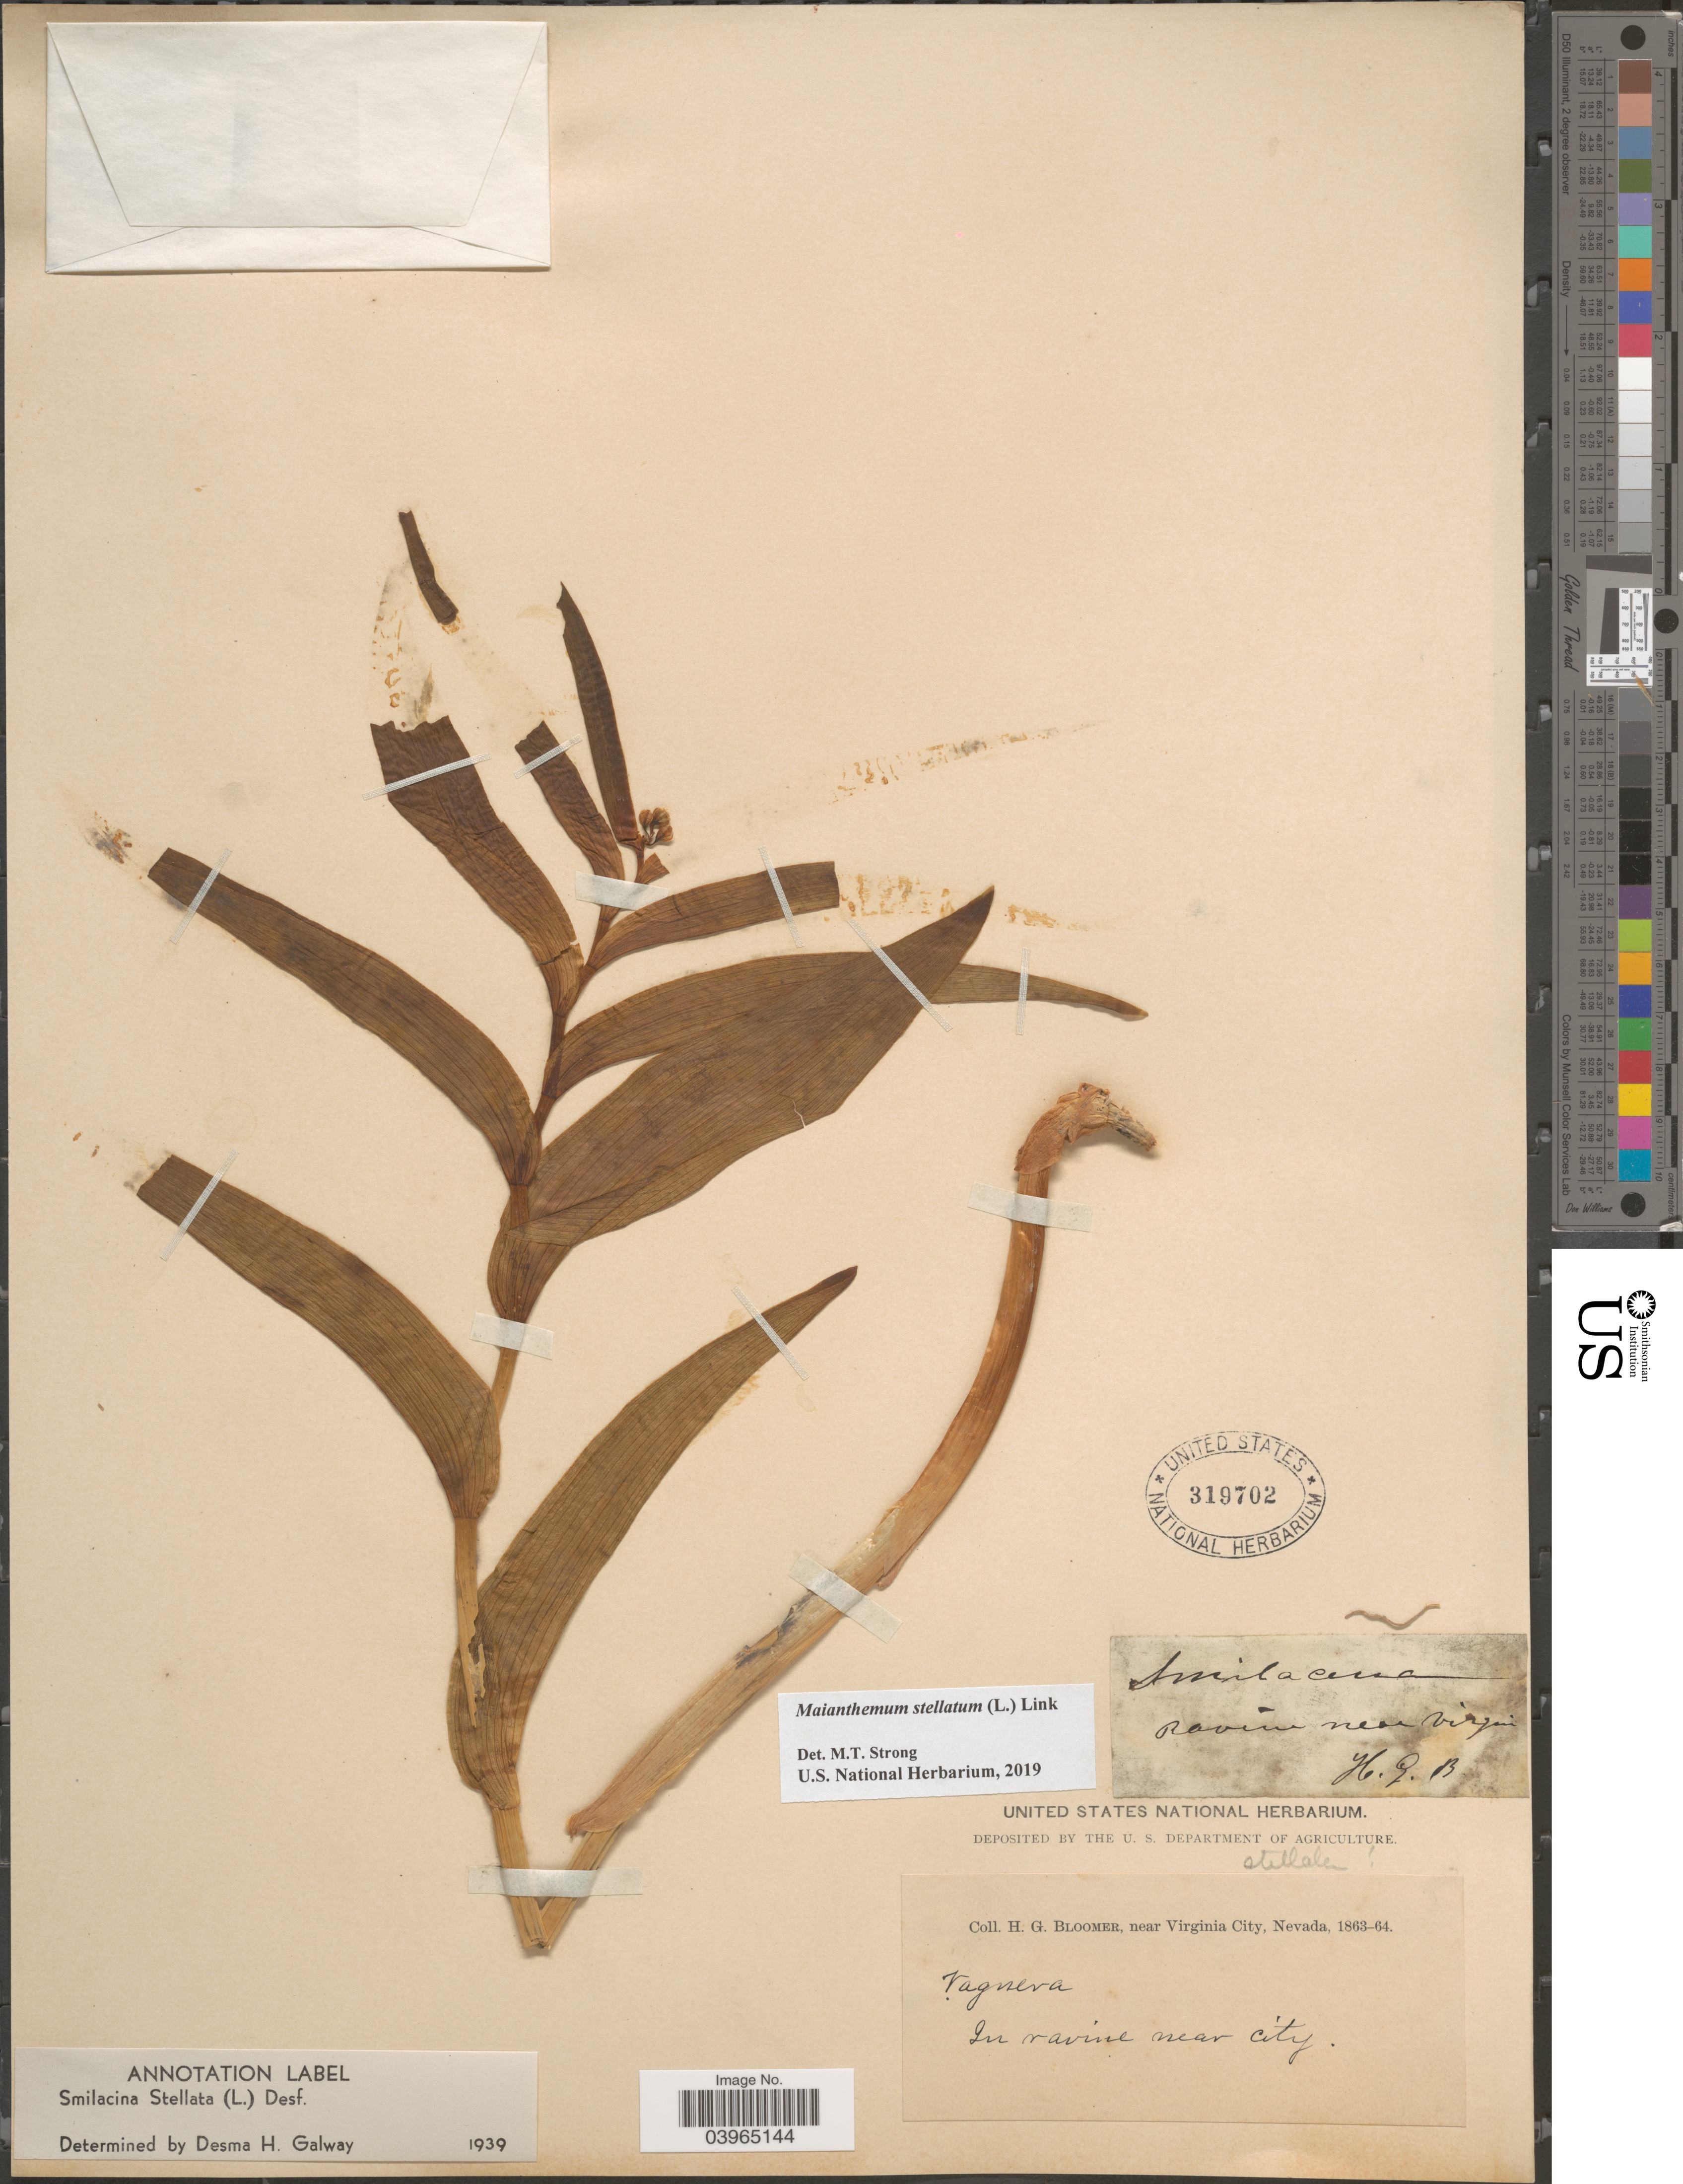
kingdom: Plantae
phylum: Tracheophyta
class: Liliopsida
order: Asparagales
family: Asparagaceae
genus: Maianthemum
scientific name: Maianthemum stellatum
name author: (L.) Link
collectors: H. Bloomer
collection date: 1863/1864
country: United States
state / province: Nevada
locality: Near Virginia City. In ravine near city.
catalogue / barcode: US 319702